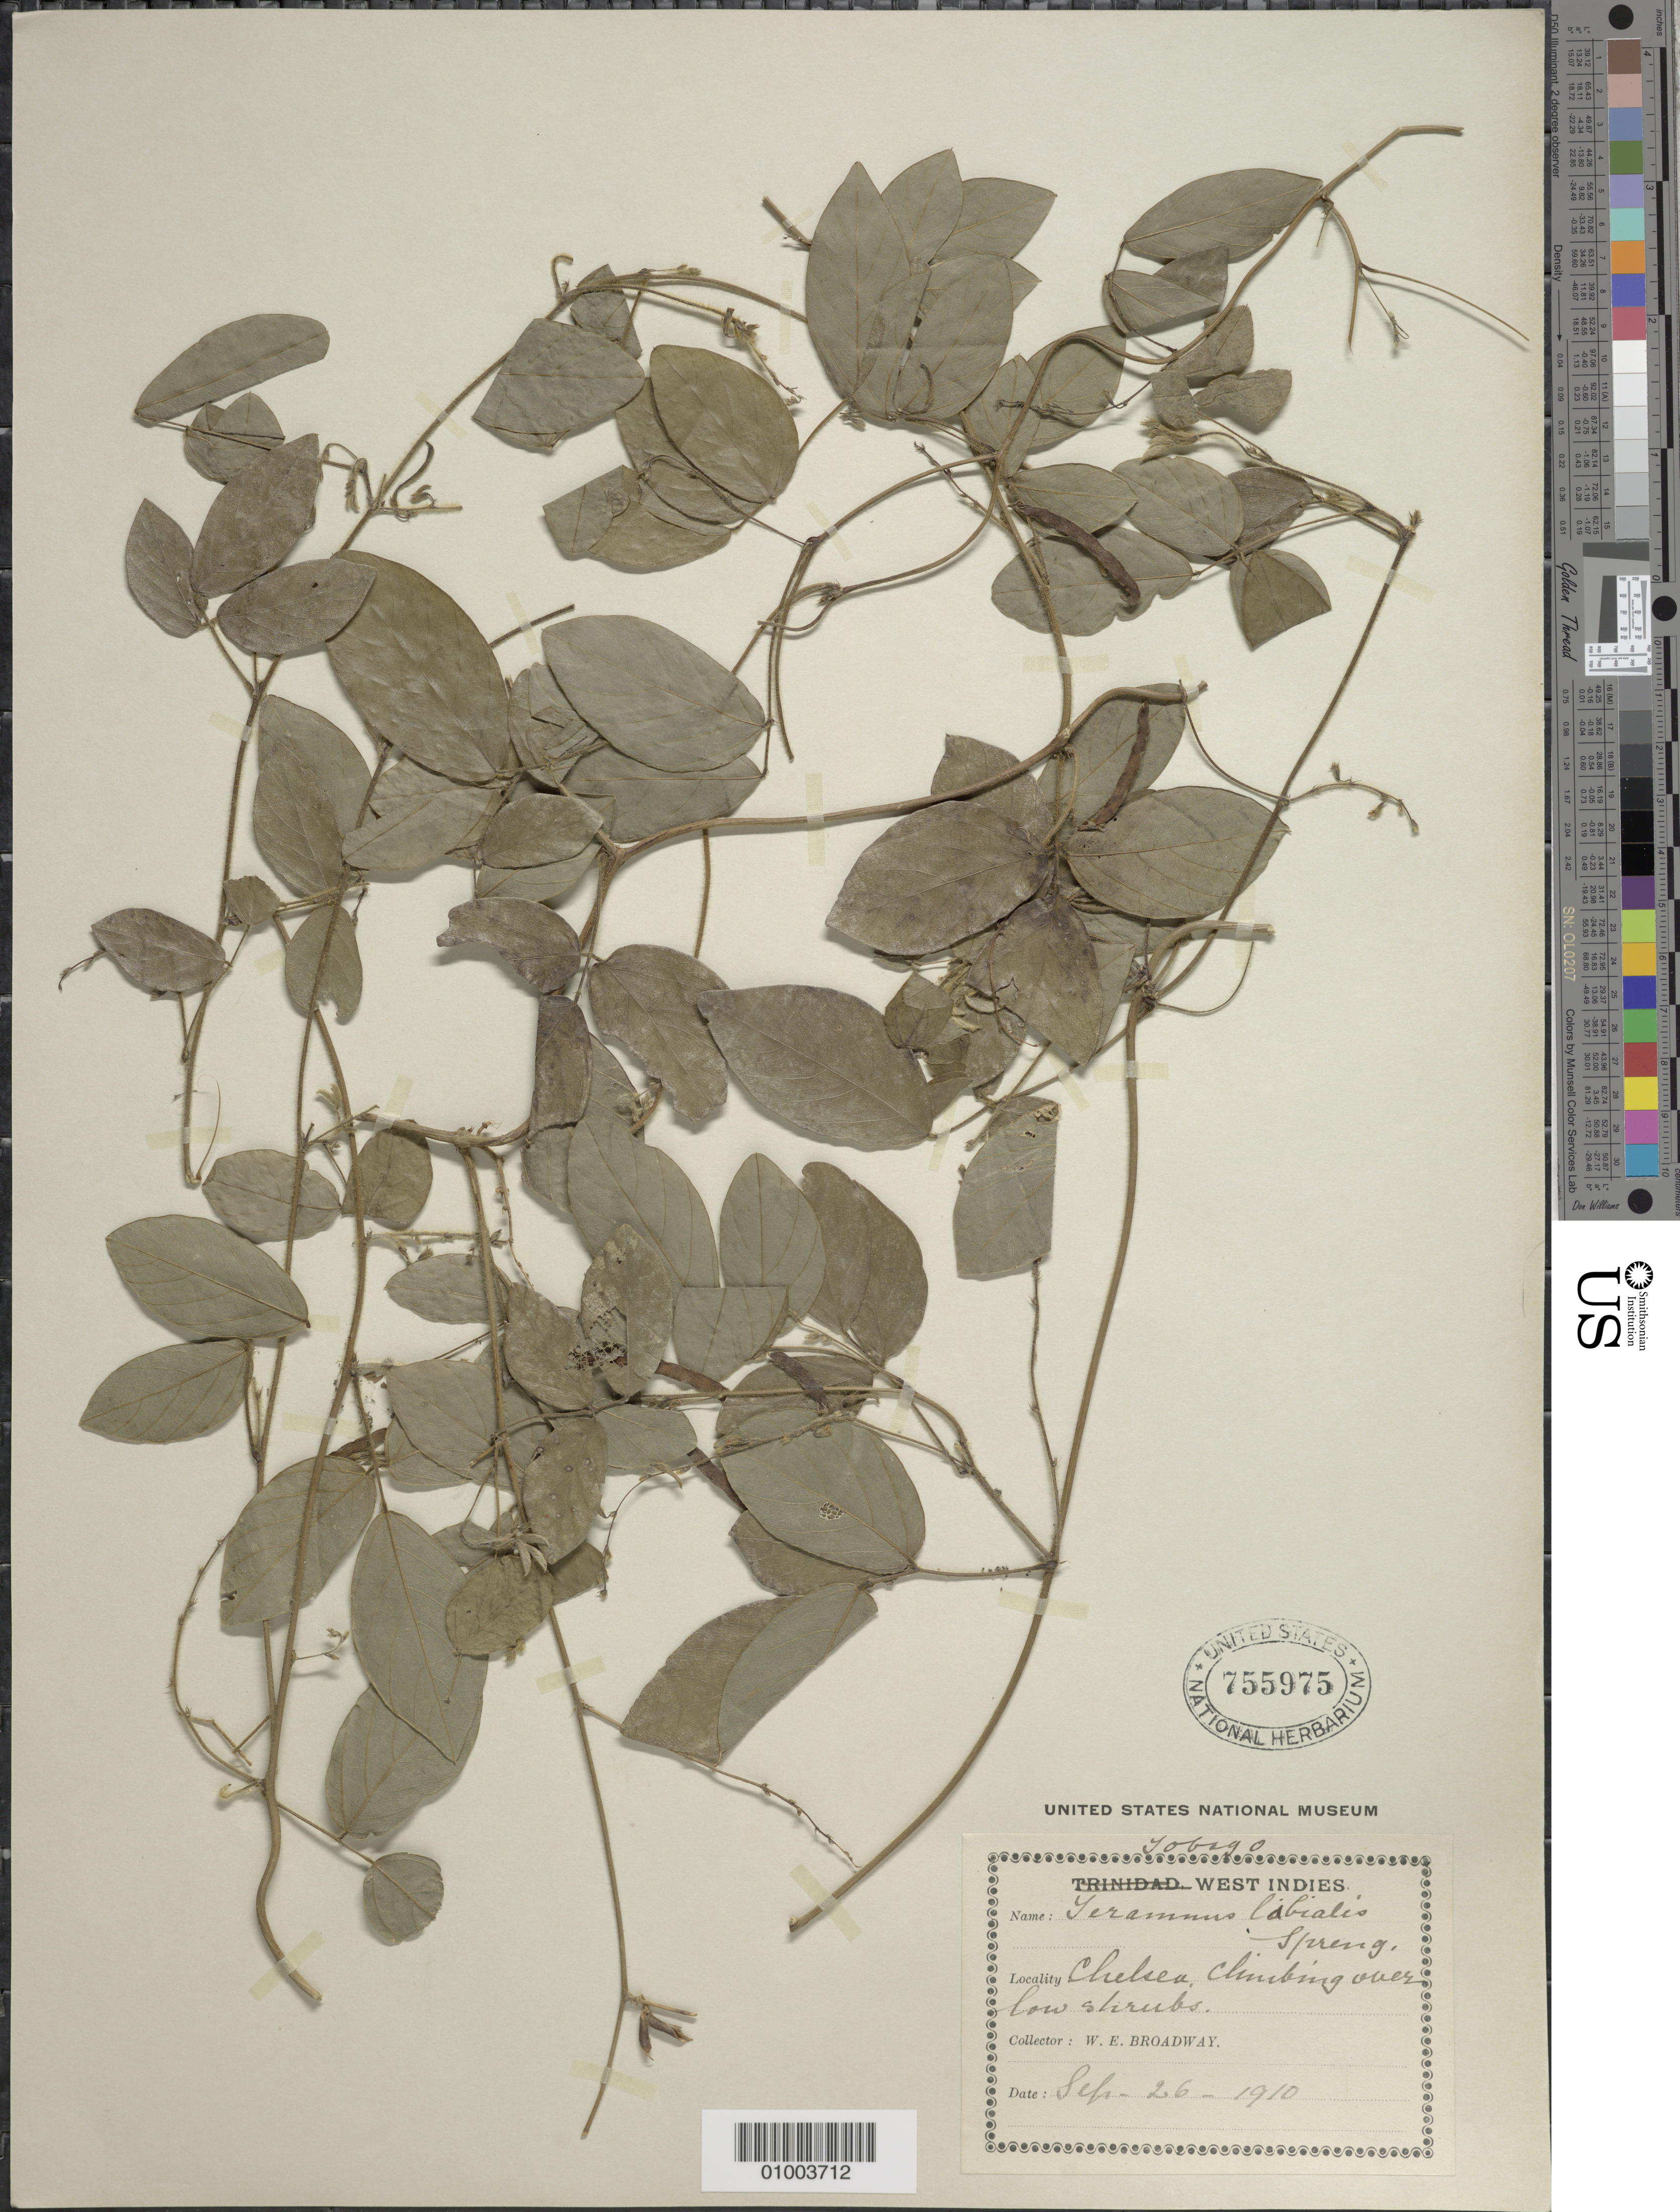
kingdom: Plantae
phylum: Tracheophyta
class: Magnoliopsida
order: Fabales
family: Fabaceae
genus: Teramnus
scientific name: Teramnus labialis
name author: (L. f.) Spreng.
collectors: W. E. Broadway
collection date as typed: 26 Sep 1910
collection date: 1910-09-26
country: Trinidad and Tobago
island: Tobago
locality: Chelse, climbing over low shrubs.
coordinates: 0 N, 0 E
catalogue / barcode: US 755975